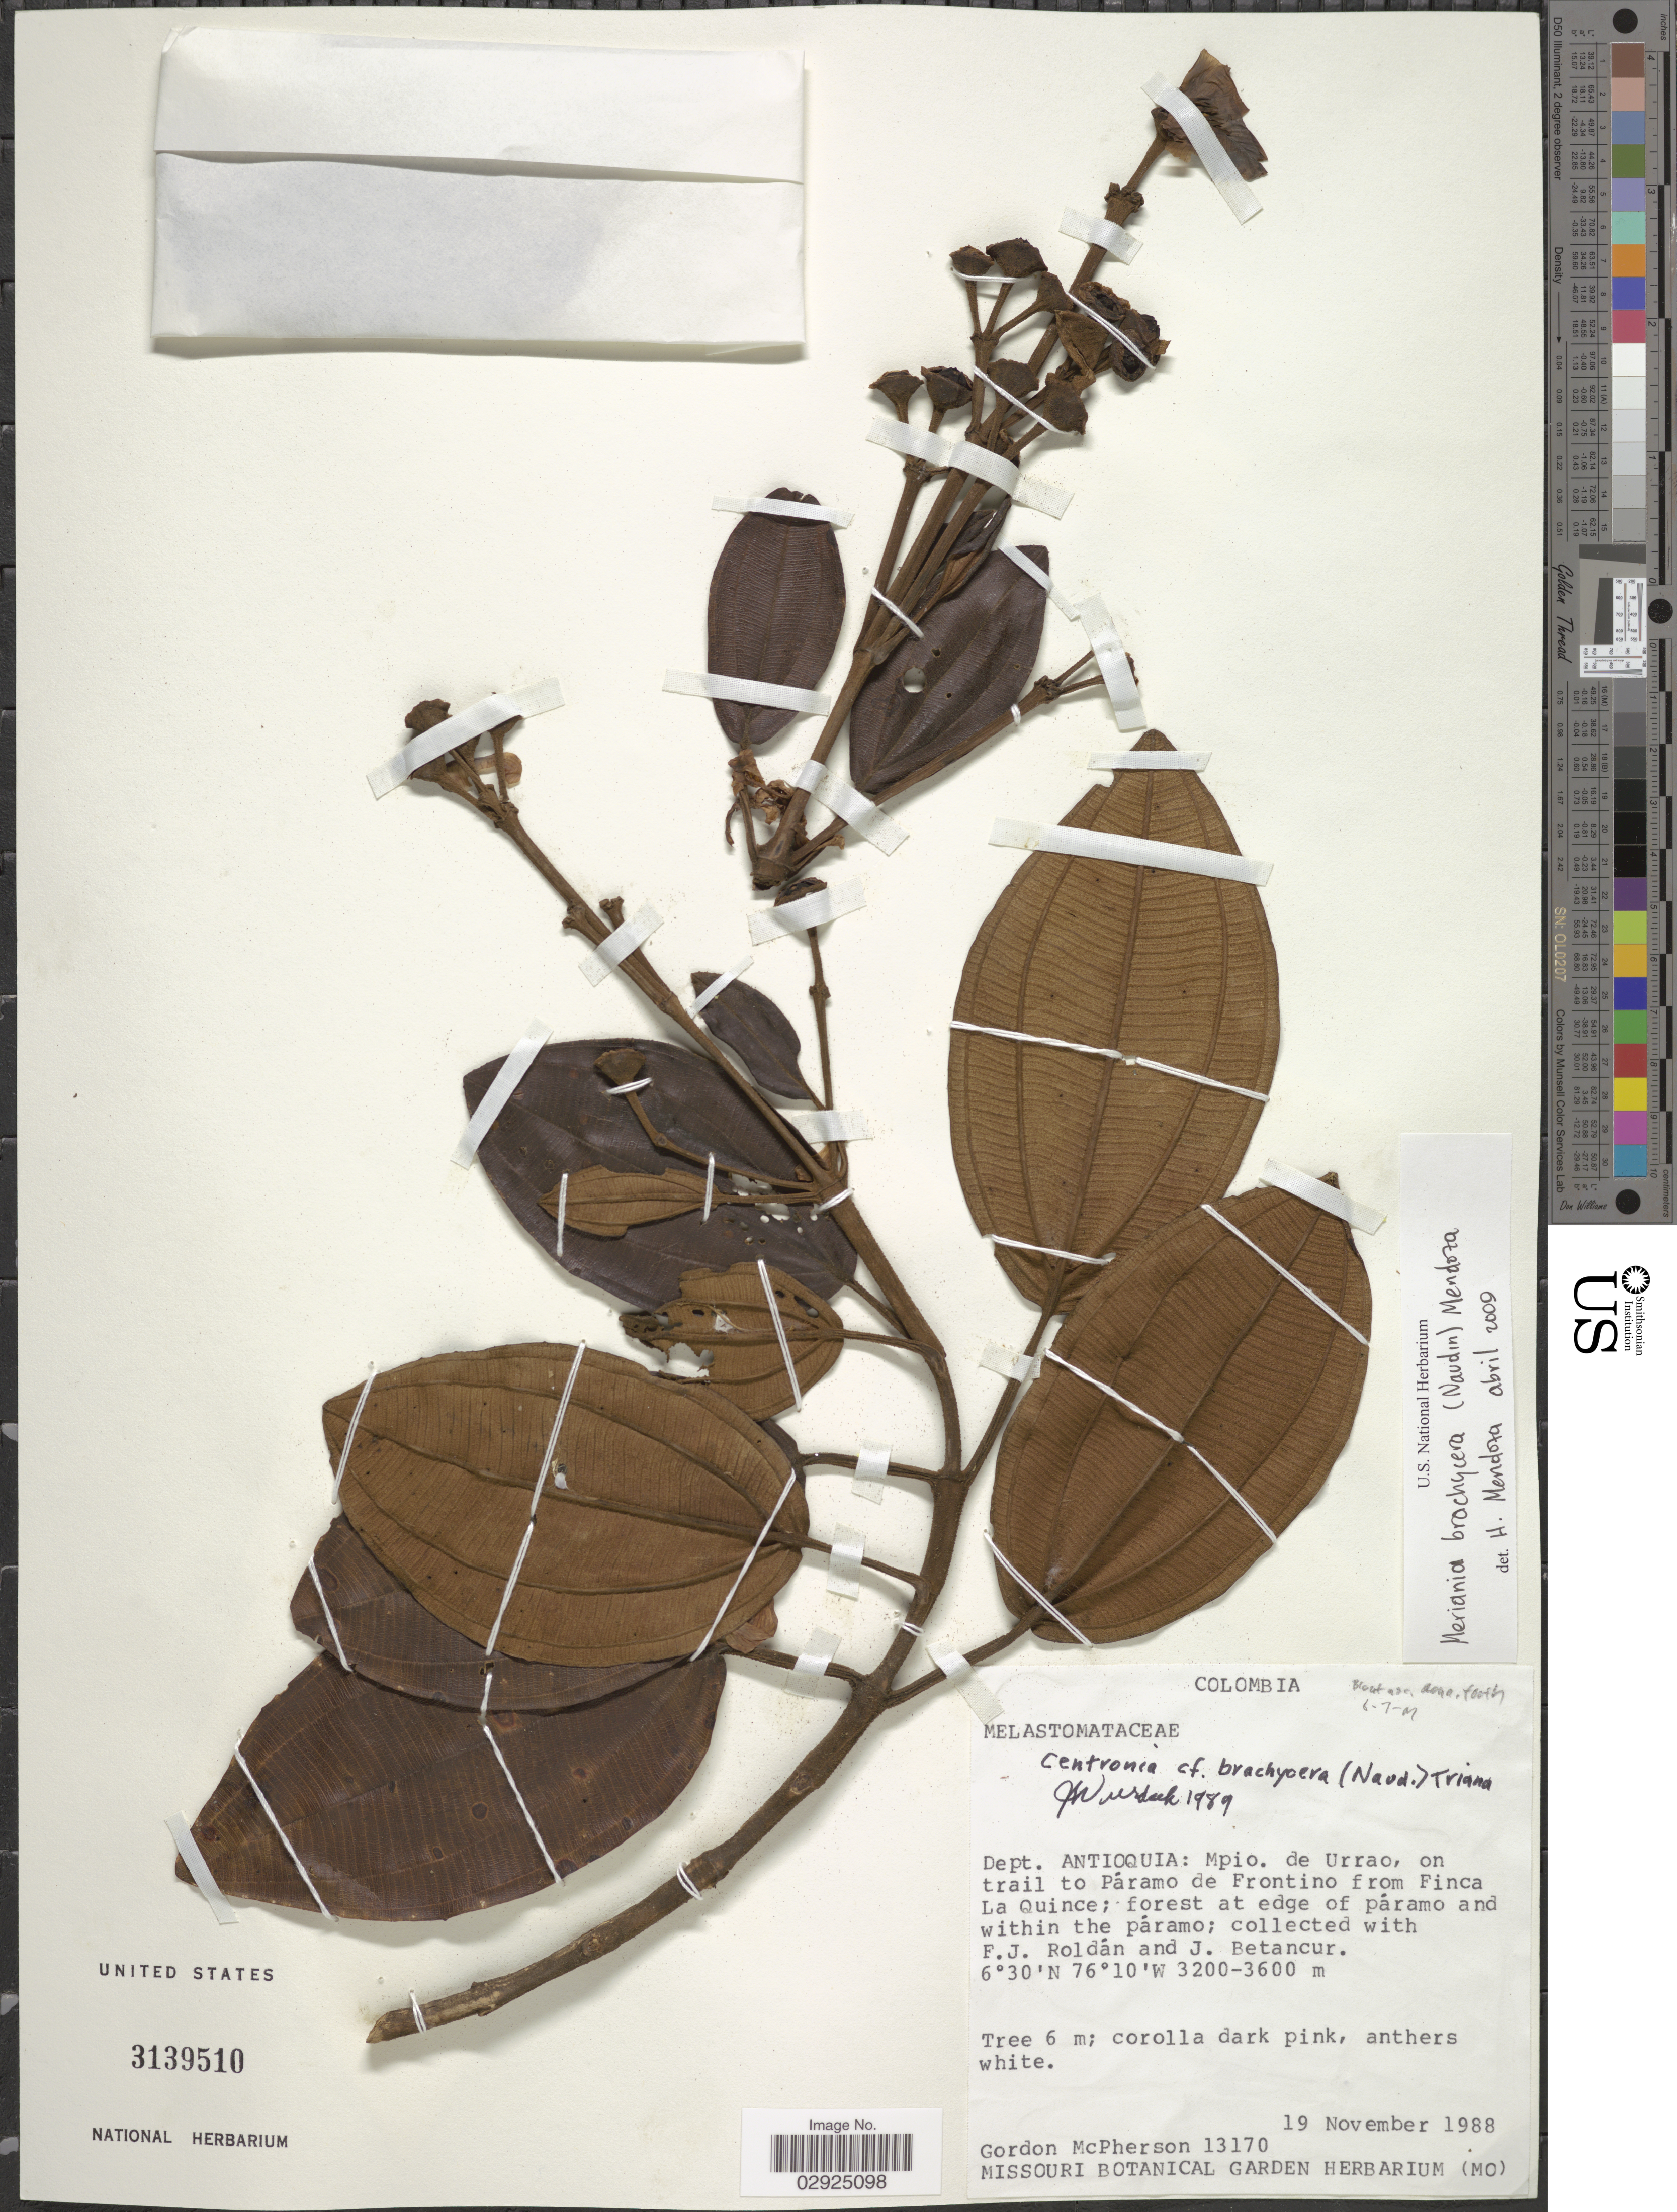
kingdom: Plantae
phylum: Tracheophyta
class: Magnoliopsida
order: Myrtales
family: Melastomataceae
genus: Meriania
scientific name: Meriania brachycera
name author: (Naudin) Humberto Mend. & Fern. Alonso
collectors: G. D. McPherson, F. J. Roldán & J. Betancur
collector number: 13710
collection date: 1988-11-19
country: Colombia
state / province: Antioquia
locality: Dept. Antioquia: Mpio. de Urrao, on trail to Páramo de Frontino from Finca La Quince.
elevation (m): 3200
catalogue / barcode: US 3139510